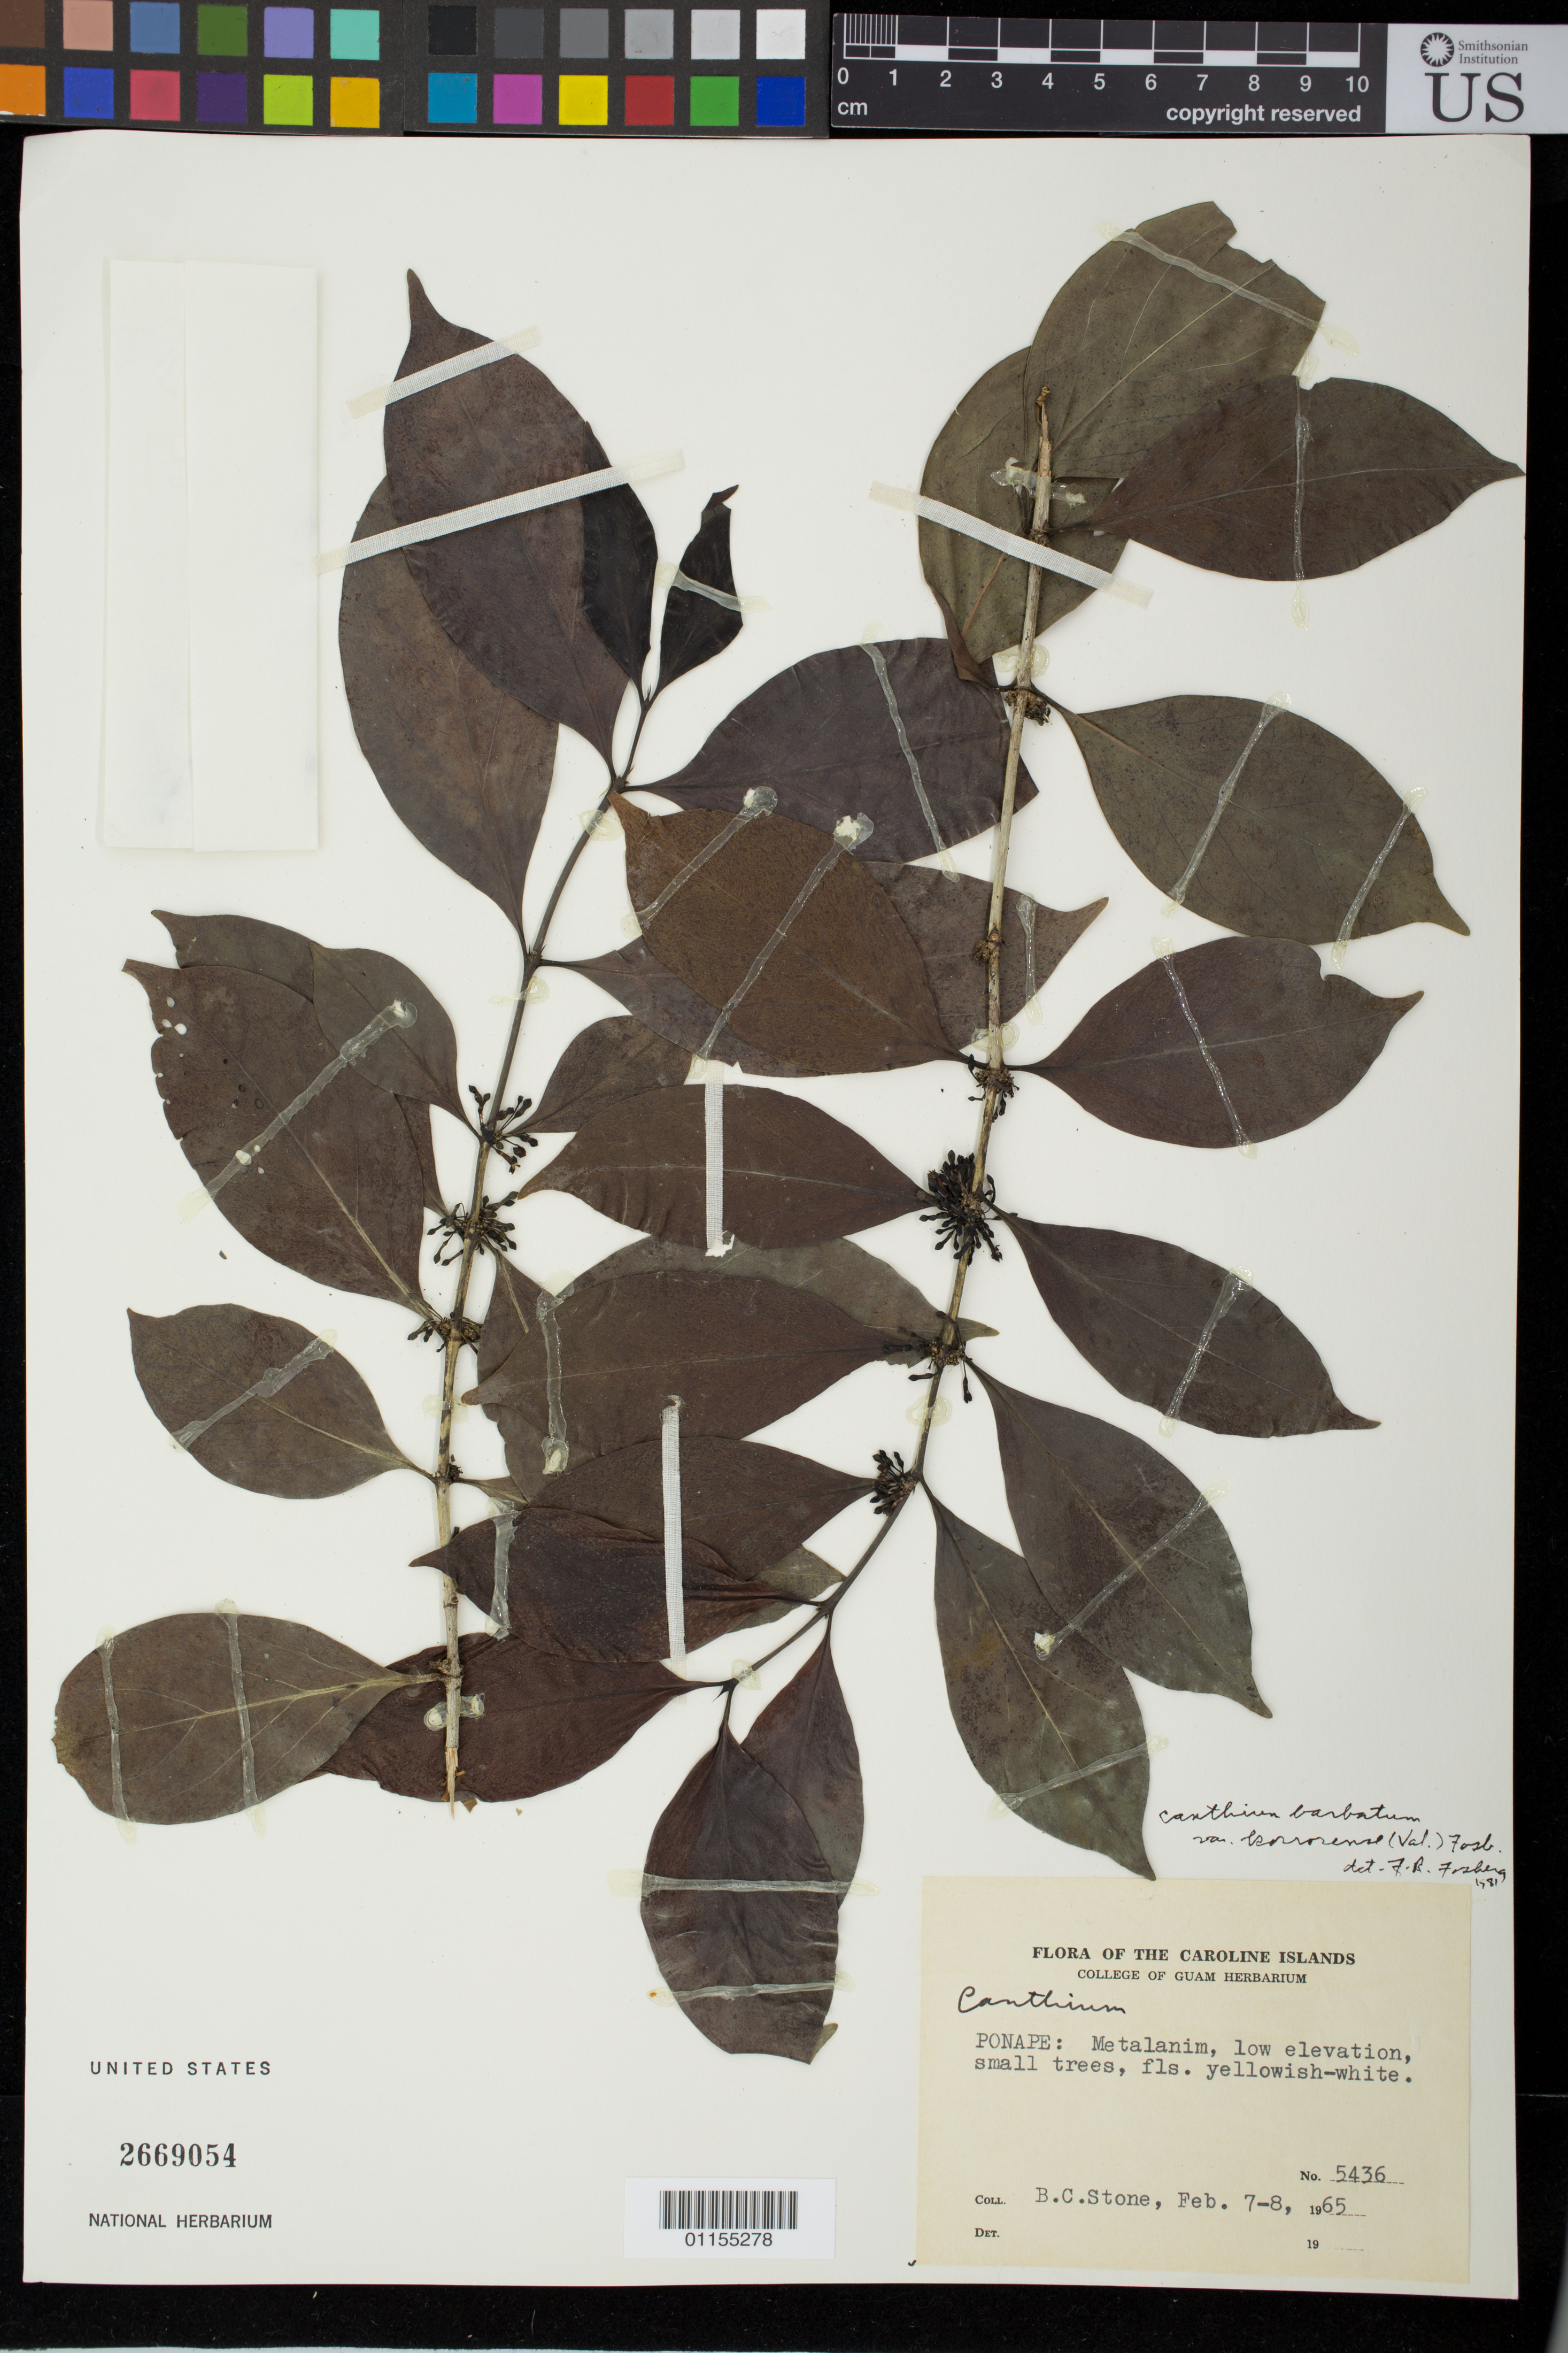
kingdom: Plantae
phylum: Tracheophyta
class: Magnoliopsida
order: Gentianales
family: Rubiaceae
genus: Cyclophyllum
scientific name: Cyclophyllum barbatum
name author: (G. Forst.) N. Hallé & J. Florence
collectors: B. C. Stone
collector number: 5436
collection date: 1965-02-07/1965-02-08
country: Micronesia, Federated States of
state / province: Pohnpei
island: Pohnpei [Ponape]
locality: Metalanim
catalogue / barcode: US 2669054